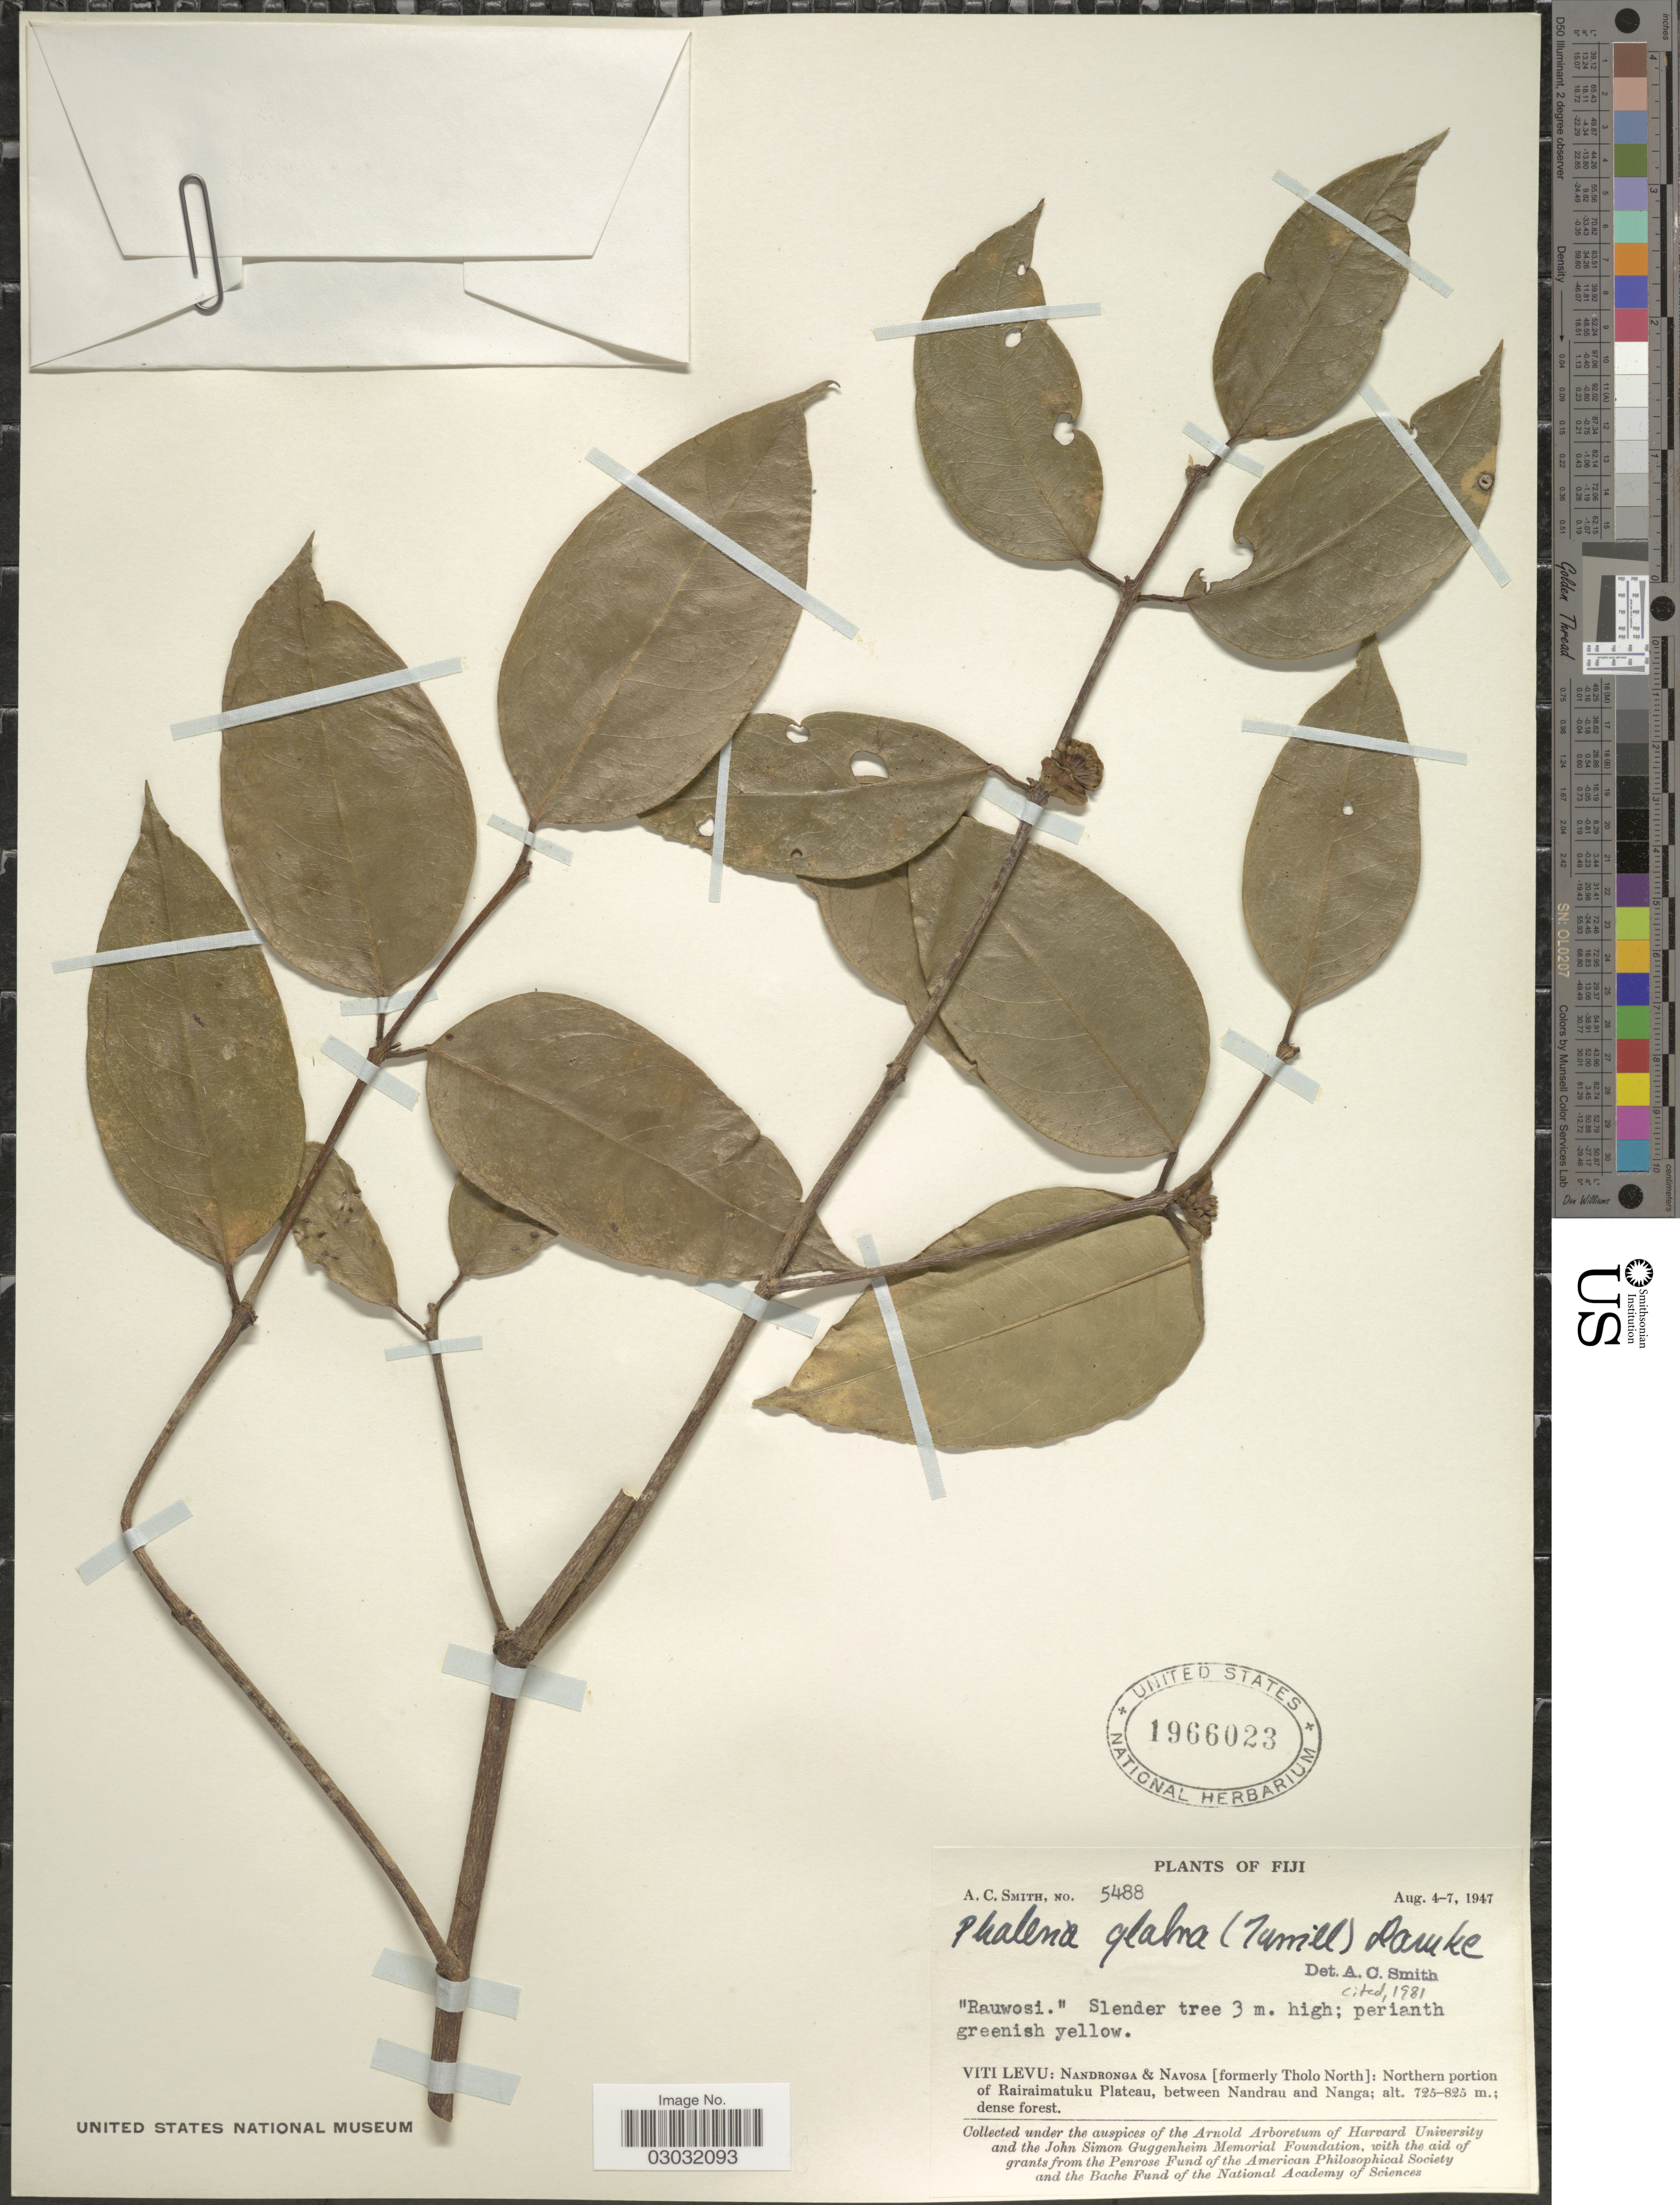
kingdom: Plantae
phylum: Tracheophyta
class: Magnoliopsida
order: Malvales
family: Thymelaeaceae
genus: Phaleria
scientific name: Phaleria glabra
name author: (Turrill) Domke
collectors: A. C. Smith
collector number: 5488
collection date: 1947-08-04/1947-08-07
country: Fiji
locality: Viti Levu: Nandronga & Navosa [formerly Tholo North]: Northern portion of Rairaimatuku Plateau, between Nandrau and Nanga.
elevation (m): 725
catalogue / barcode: US 1966023